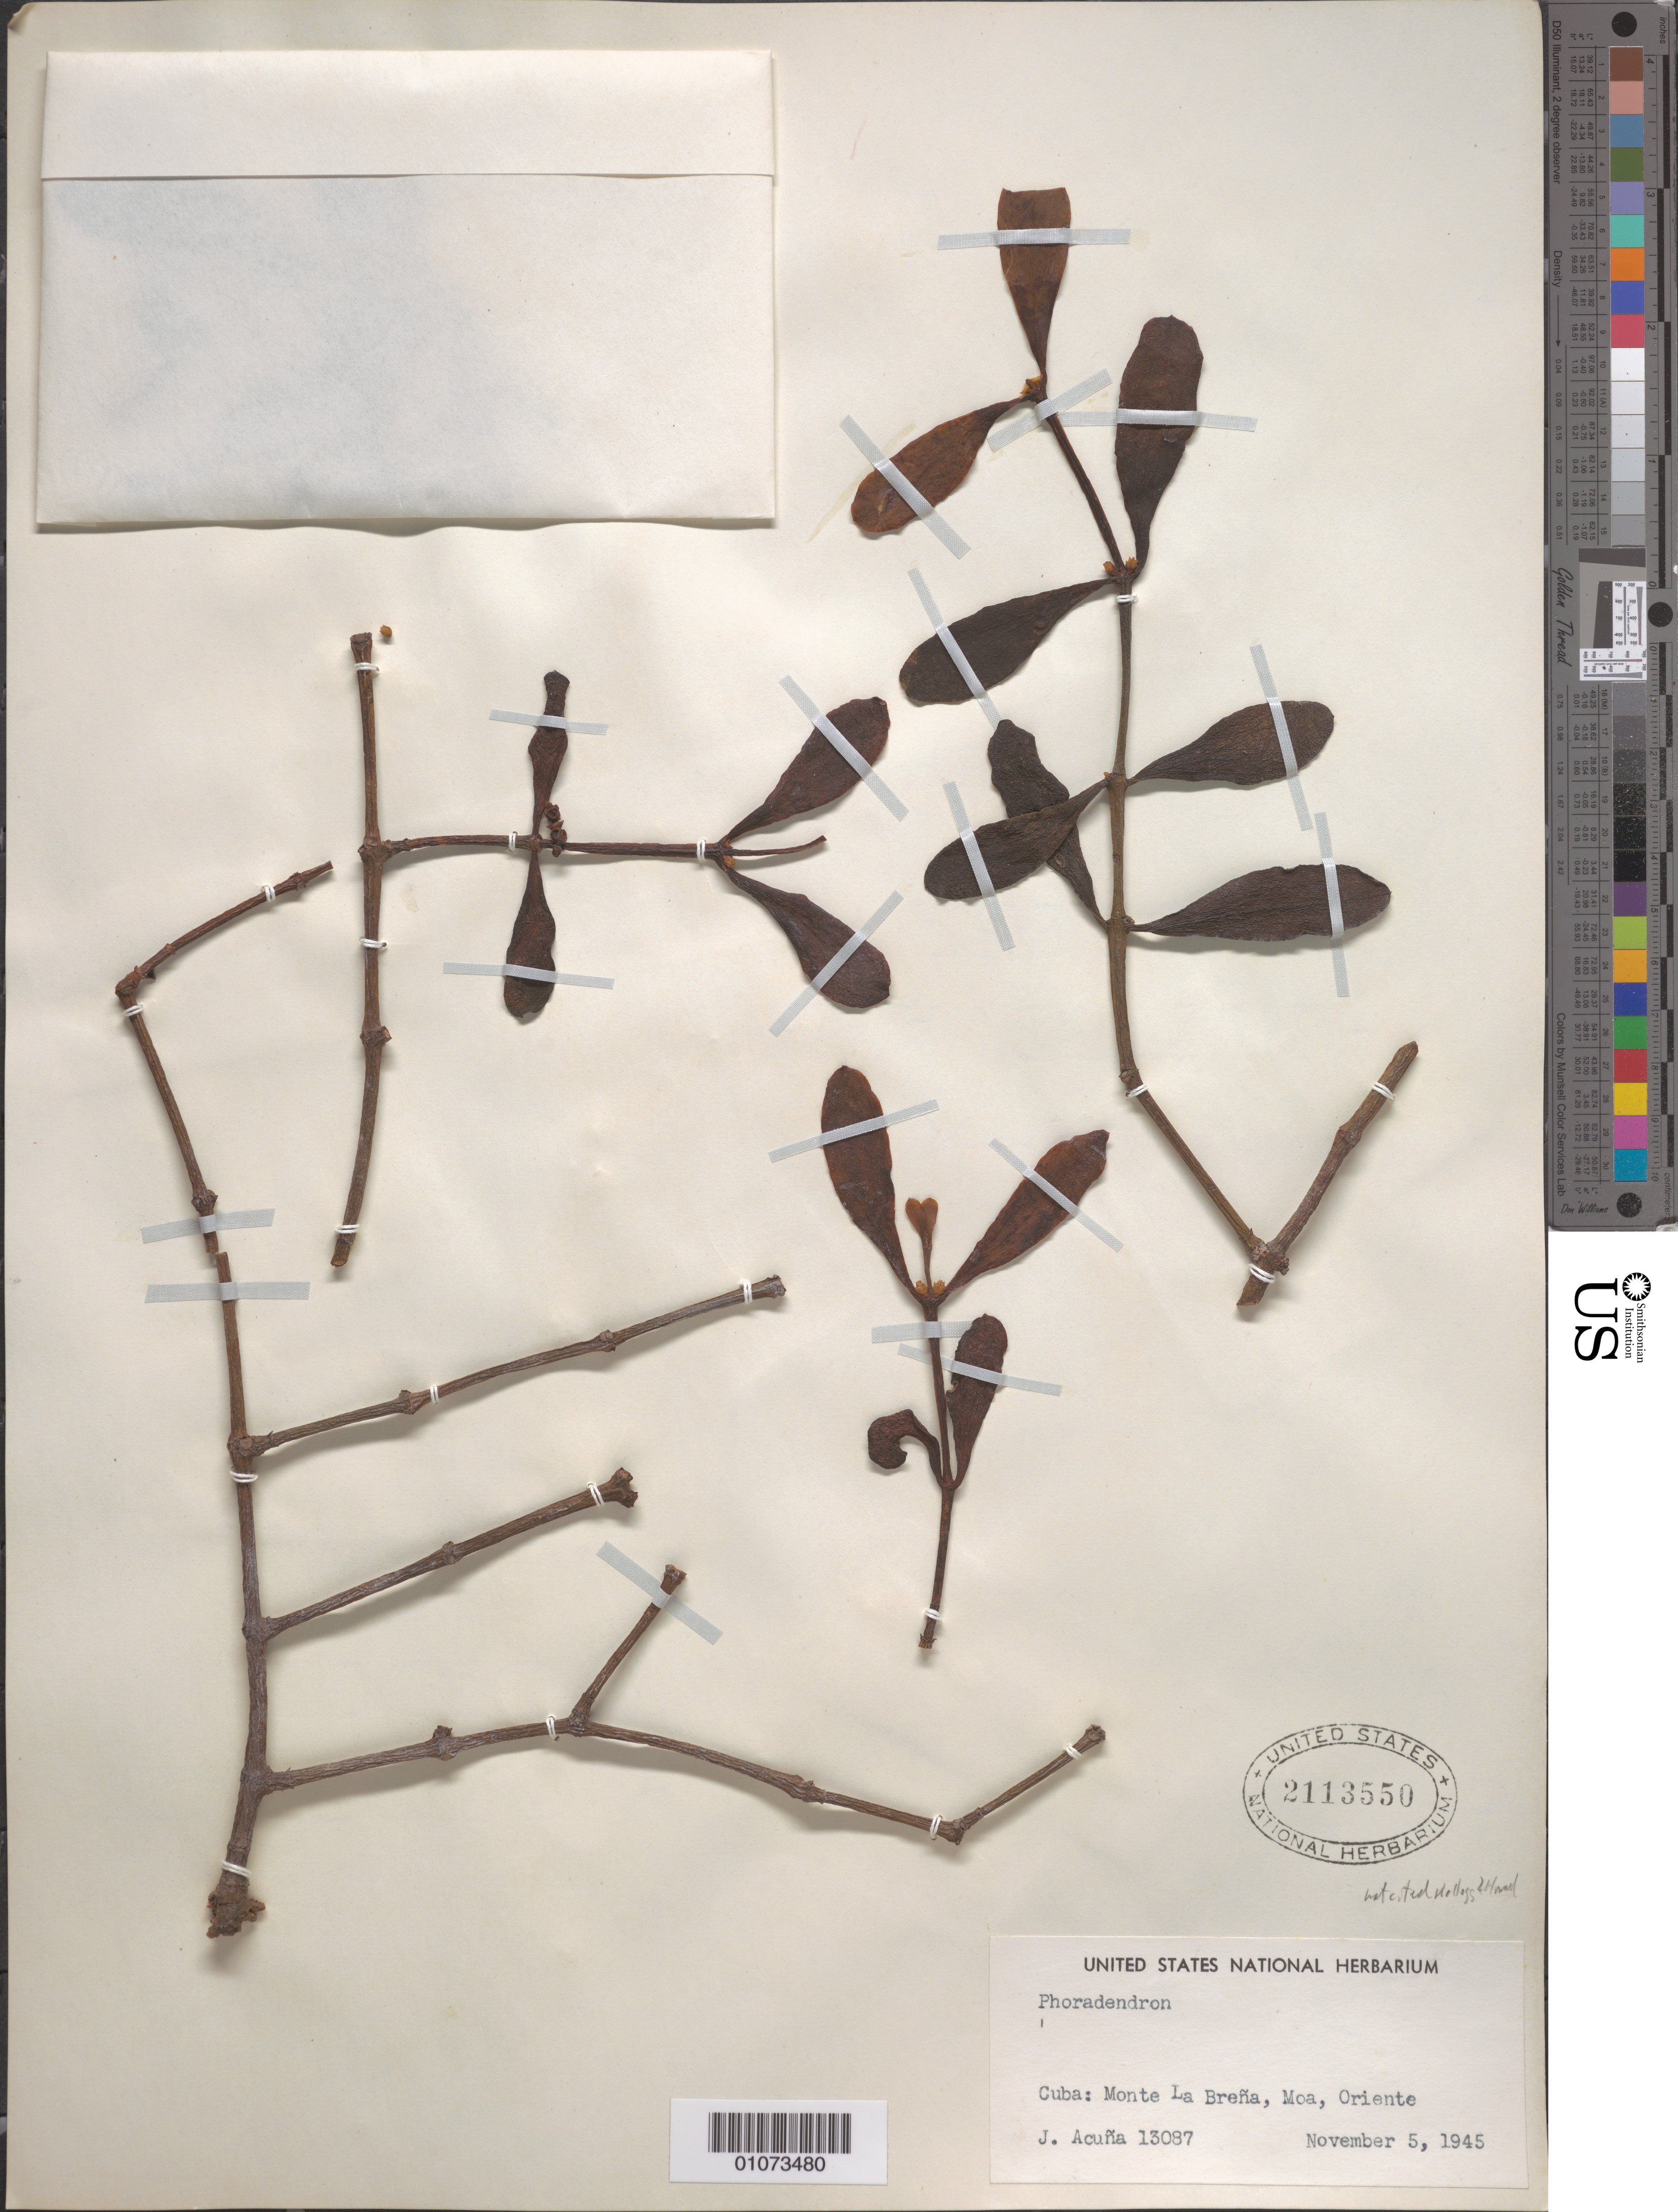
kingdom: Plantae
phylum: Tracheophyta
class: Magnoliopsida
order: Santalales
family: Viscaceae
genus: Phoradendron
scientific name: Phoradendron sp.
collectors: J. Acuña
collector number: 13087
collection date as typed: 05 Nov 1945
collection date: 1945-11-05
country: Cuba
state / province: Holguín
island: Cuba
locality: Oriente, Moa, Monte La Brena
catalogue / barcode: US 2113550